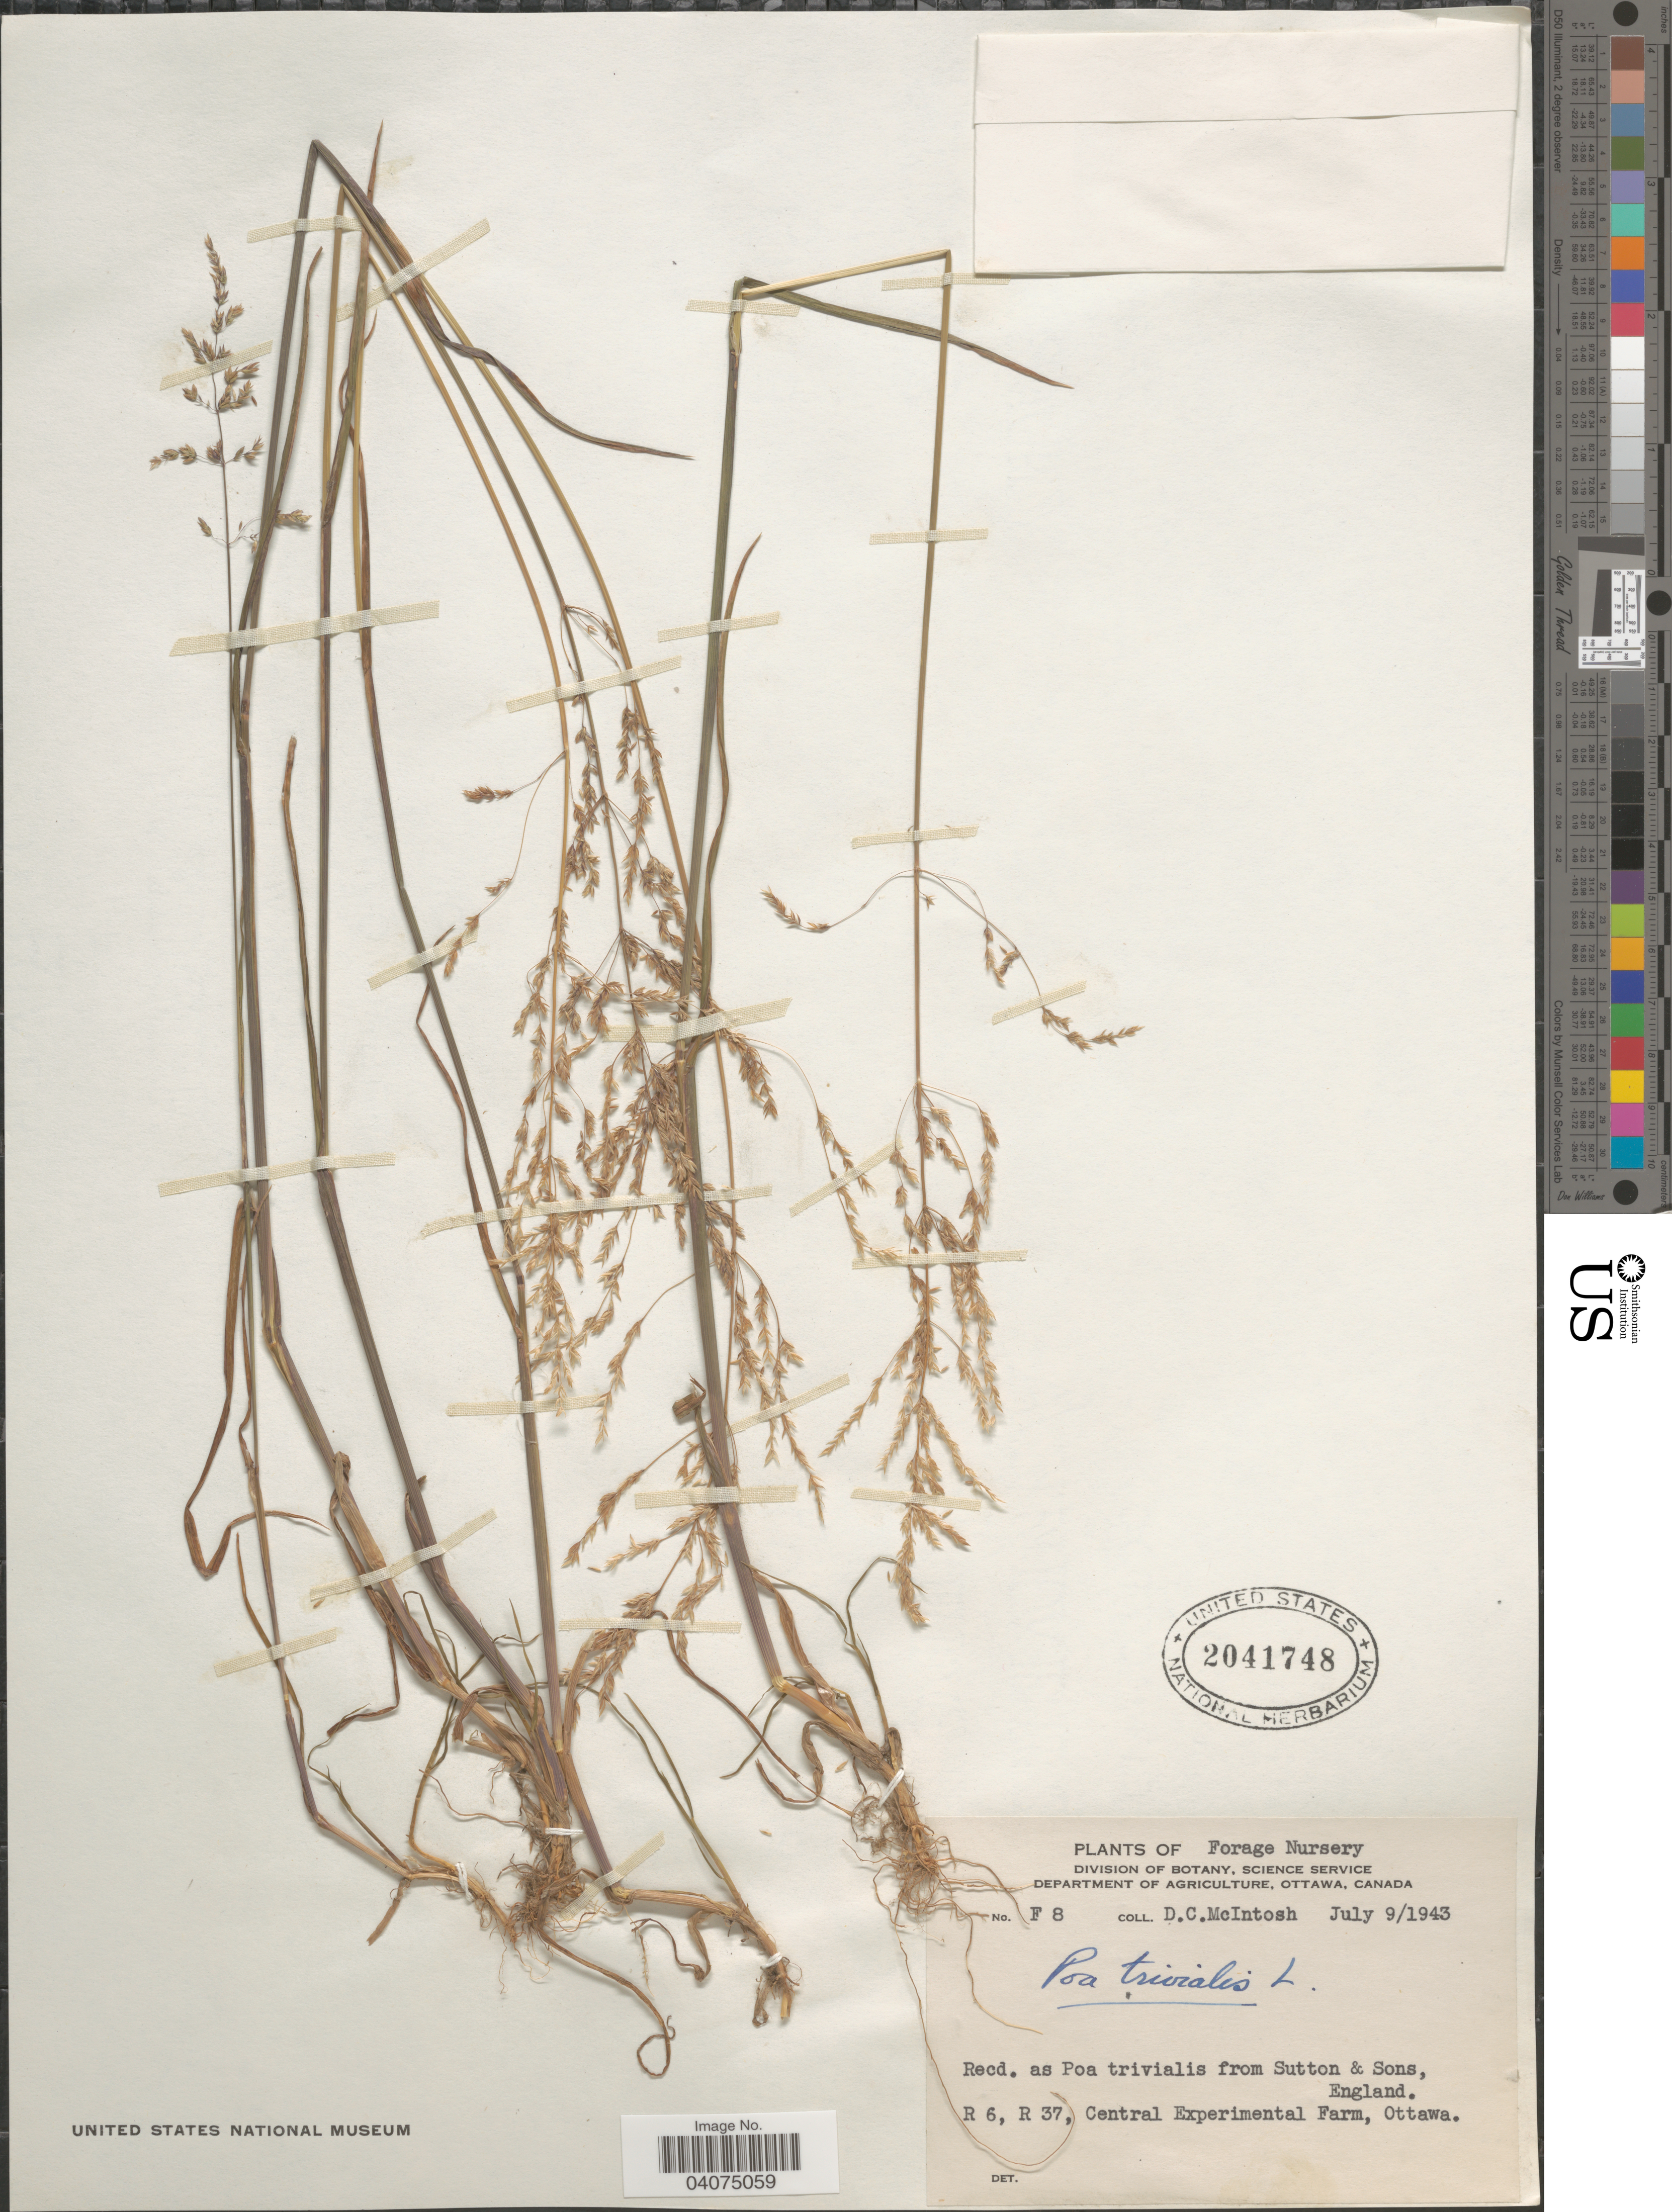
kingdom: Plantae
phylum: Tracheophyta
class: Liliopsida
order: Poales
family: Poaceae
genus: Poa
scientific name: Poa trivialis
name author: L.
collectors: D. McIntosh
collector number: F8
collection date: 1943-07-09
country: Canada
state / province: Ontario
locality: Forage Nursery. R 6, R 37, Central Experimental Farm, Ottawa.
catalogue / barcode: US 2041748